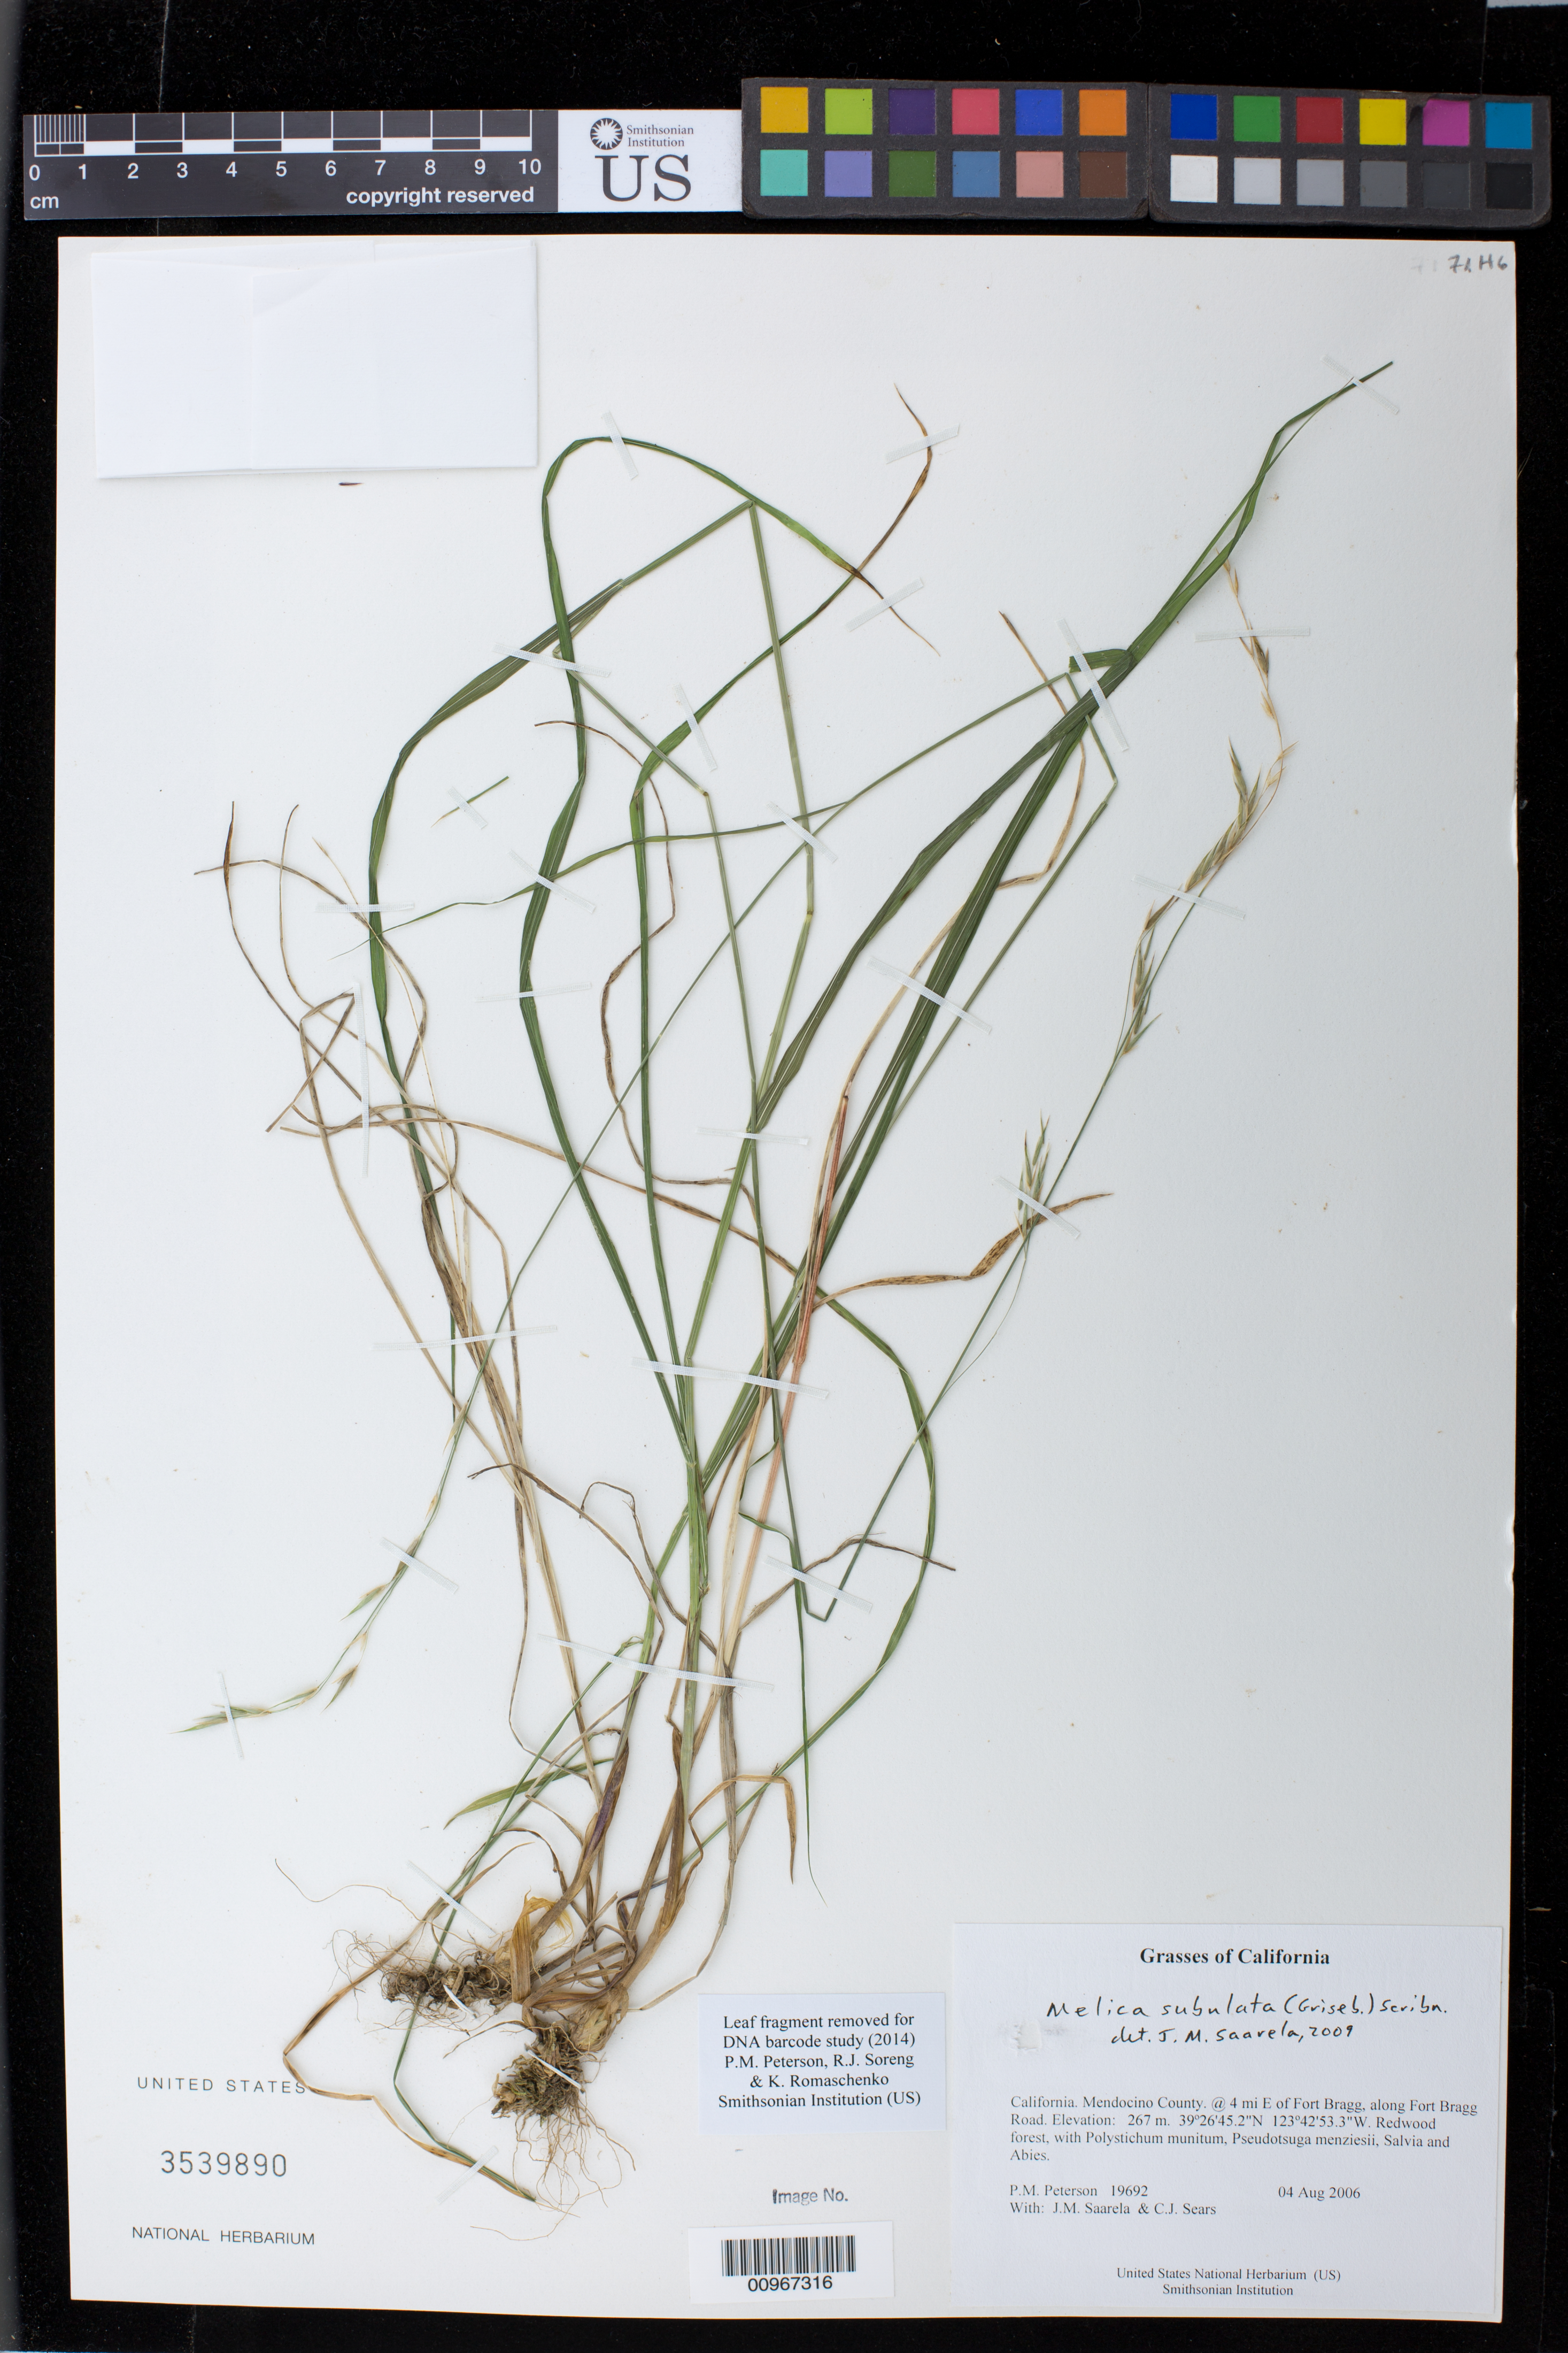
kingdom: Plantae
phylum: Tracheophyta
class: Liliopsida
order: Poales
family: Poaceae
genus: Melica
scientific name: Melica subulata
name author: (Griseb.) Scribn.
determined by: Saarela, J. M., (CAN), Canadian Museum of Nature (CANADA)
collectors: P. M. Peterson, J. Saarela & C. Sears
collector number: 19692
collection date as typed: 04 Aug 2006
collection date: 2006-08-04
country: United States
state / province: California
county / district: Mendocino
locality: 4 mi E of Fort Bragg, along Fort Bragg Road.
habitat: Redwood forest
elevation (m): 267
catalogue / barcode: US 3539890